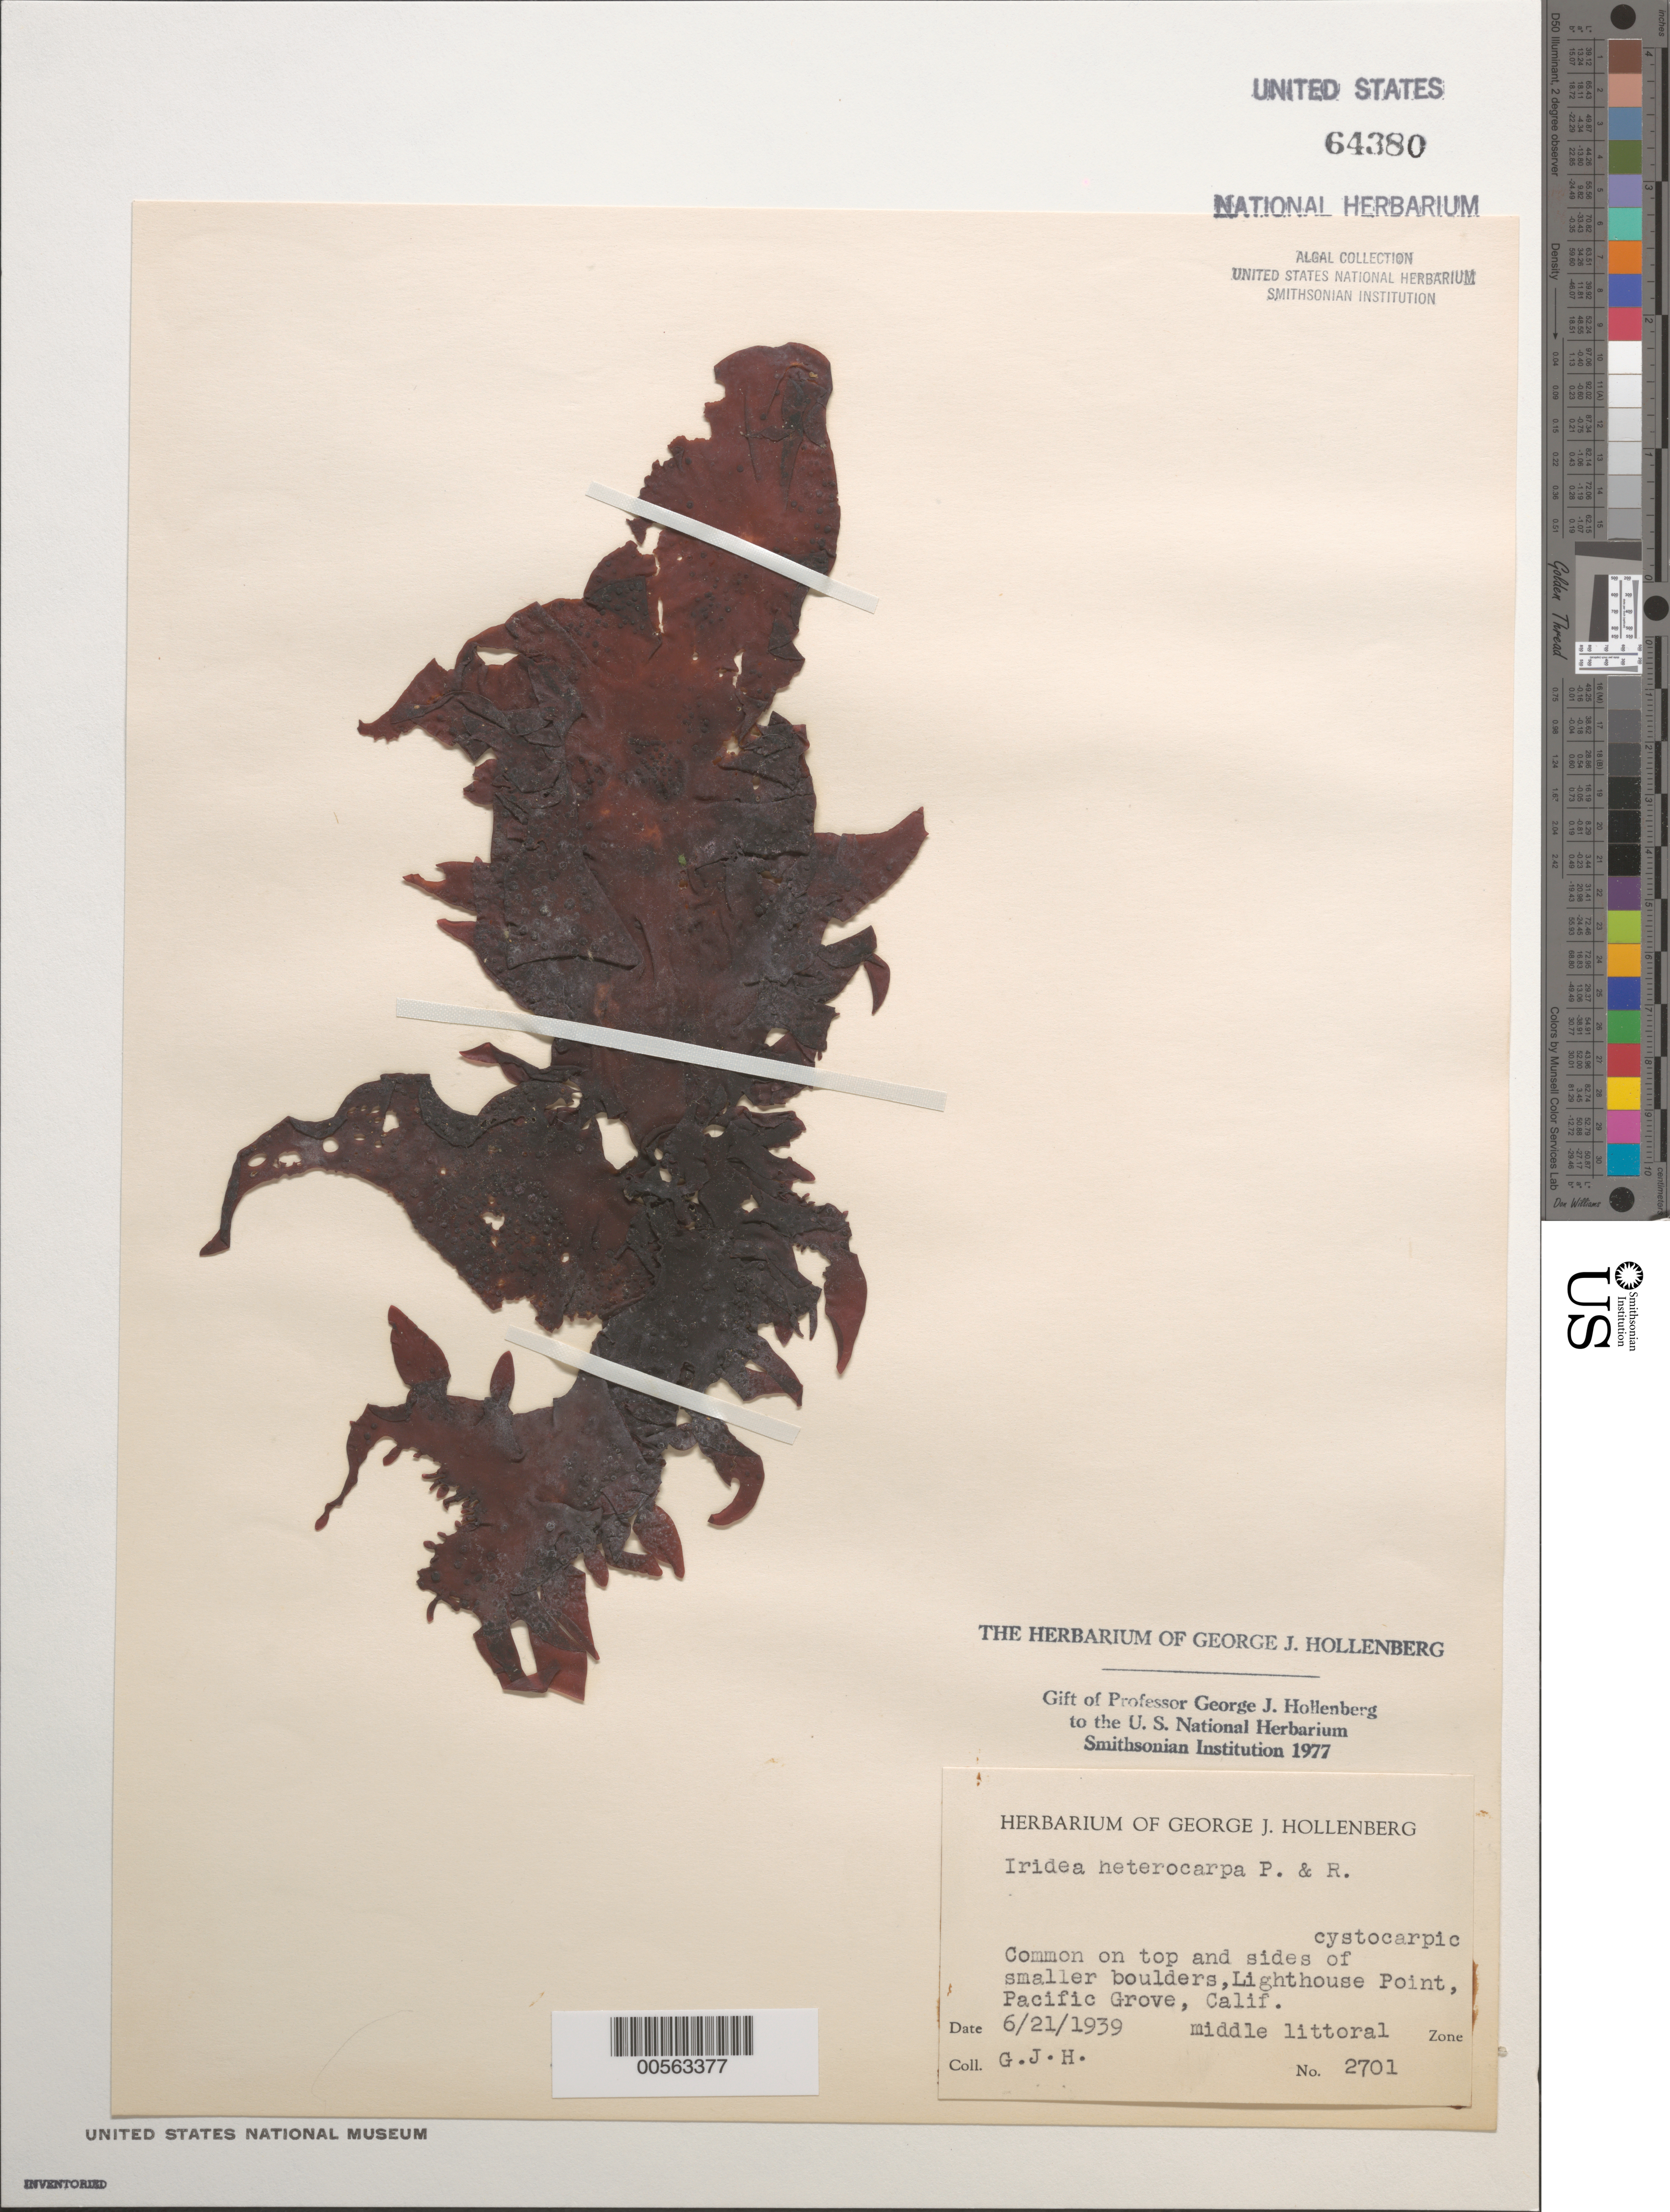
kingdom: Plantae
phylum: Rhodophyta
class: Florideophyceae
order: Gigartinales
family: Gigartinaceae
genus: Chondrus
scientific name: Chondrus crispus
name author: Stackh.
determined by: Algae name updating Project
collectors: G. Hollenberg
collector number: GJH 2701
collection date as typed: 21 Jun 1939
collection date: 1939-06-21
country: United States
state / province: California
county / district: Monterey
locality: Lighthouse Point, Pacific Grove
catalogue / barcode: US 64380